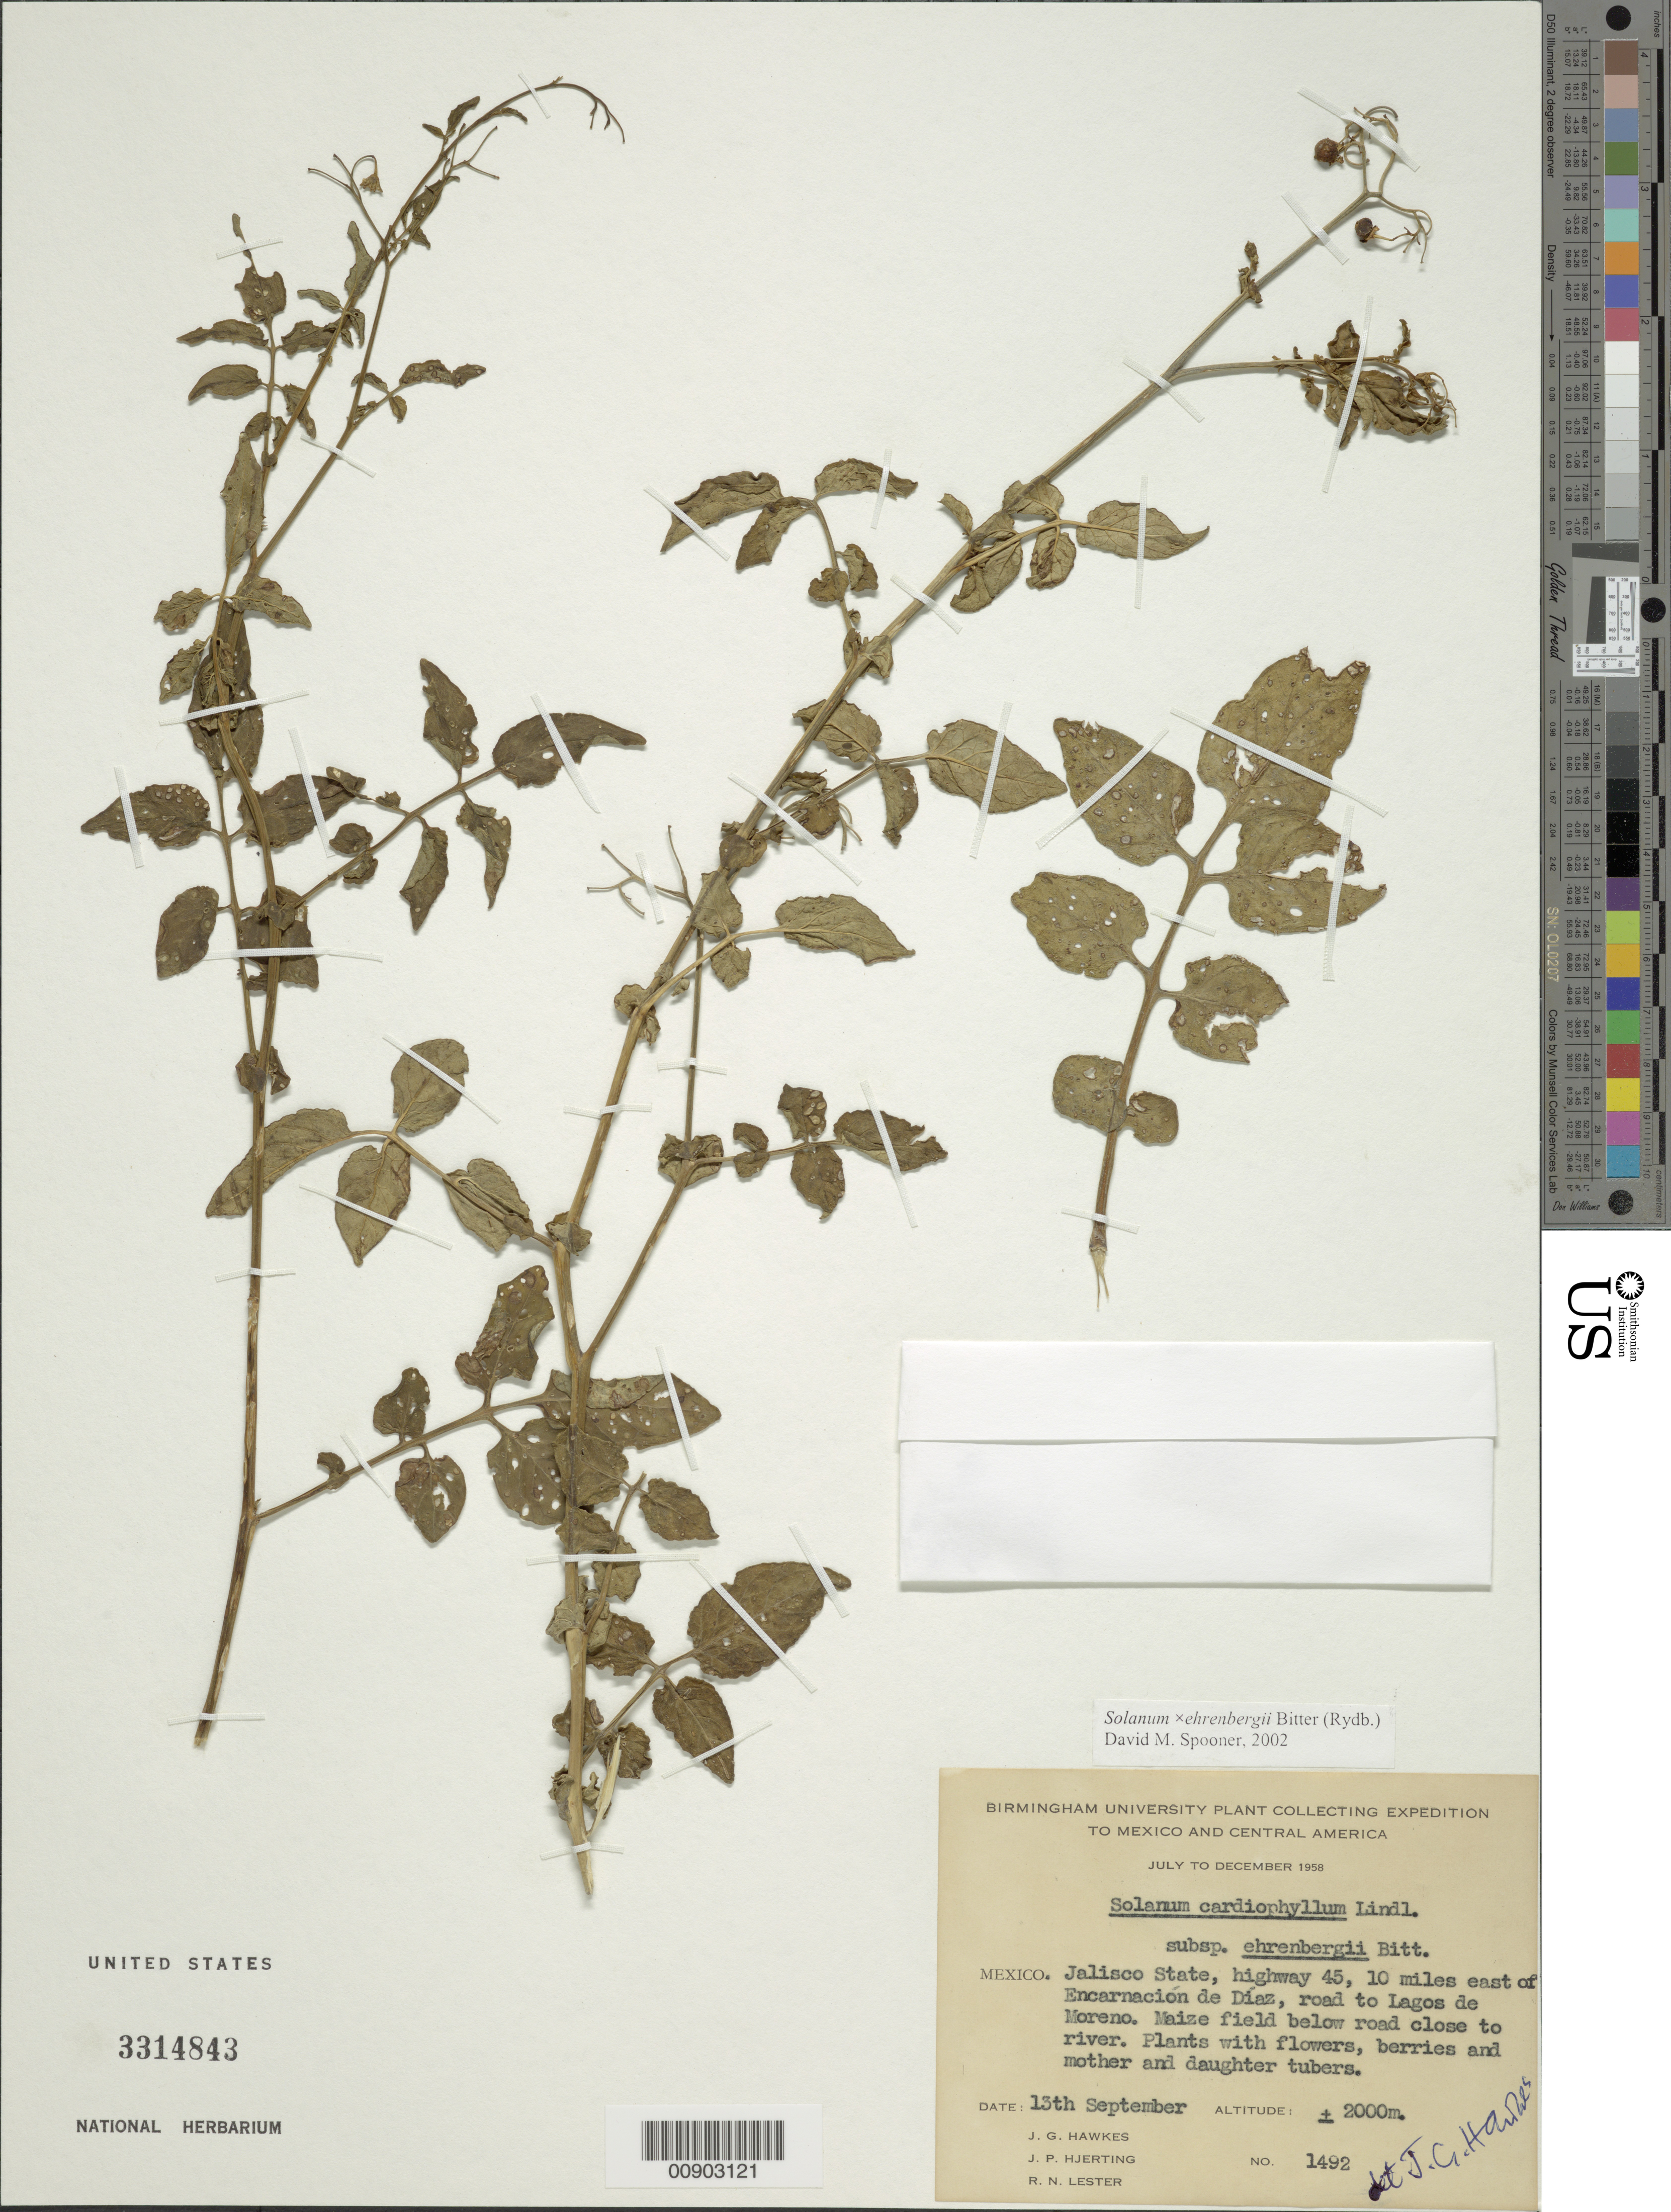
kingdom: Plantae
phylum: Tracheophyta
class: Magnoliopsida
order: Solanales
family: Solanaceae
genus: Solanum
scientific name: Solanum x ehrenbergii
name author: (Bitter) Rydb.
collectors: J. G. Hawkes, J. P. Hjerting & R. Lester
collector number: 1492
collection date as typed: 13 Sep 1958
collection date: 1958-09-13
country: Mexico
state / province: Jalisco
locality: Highway 45, 10 miles east of Encarnación de Díaz, road to Lagos de Moreno, Jalisco.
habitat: Maize field below road close to river.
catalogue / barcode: US 3314843